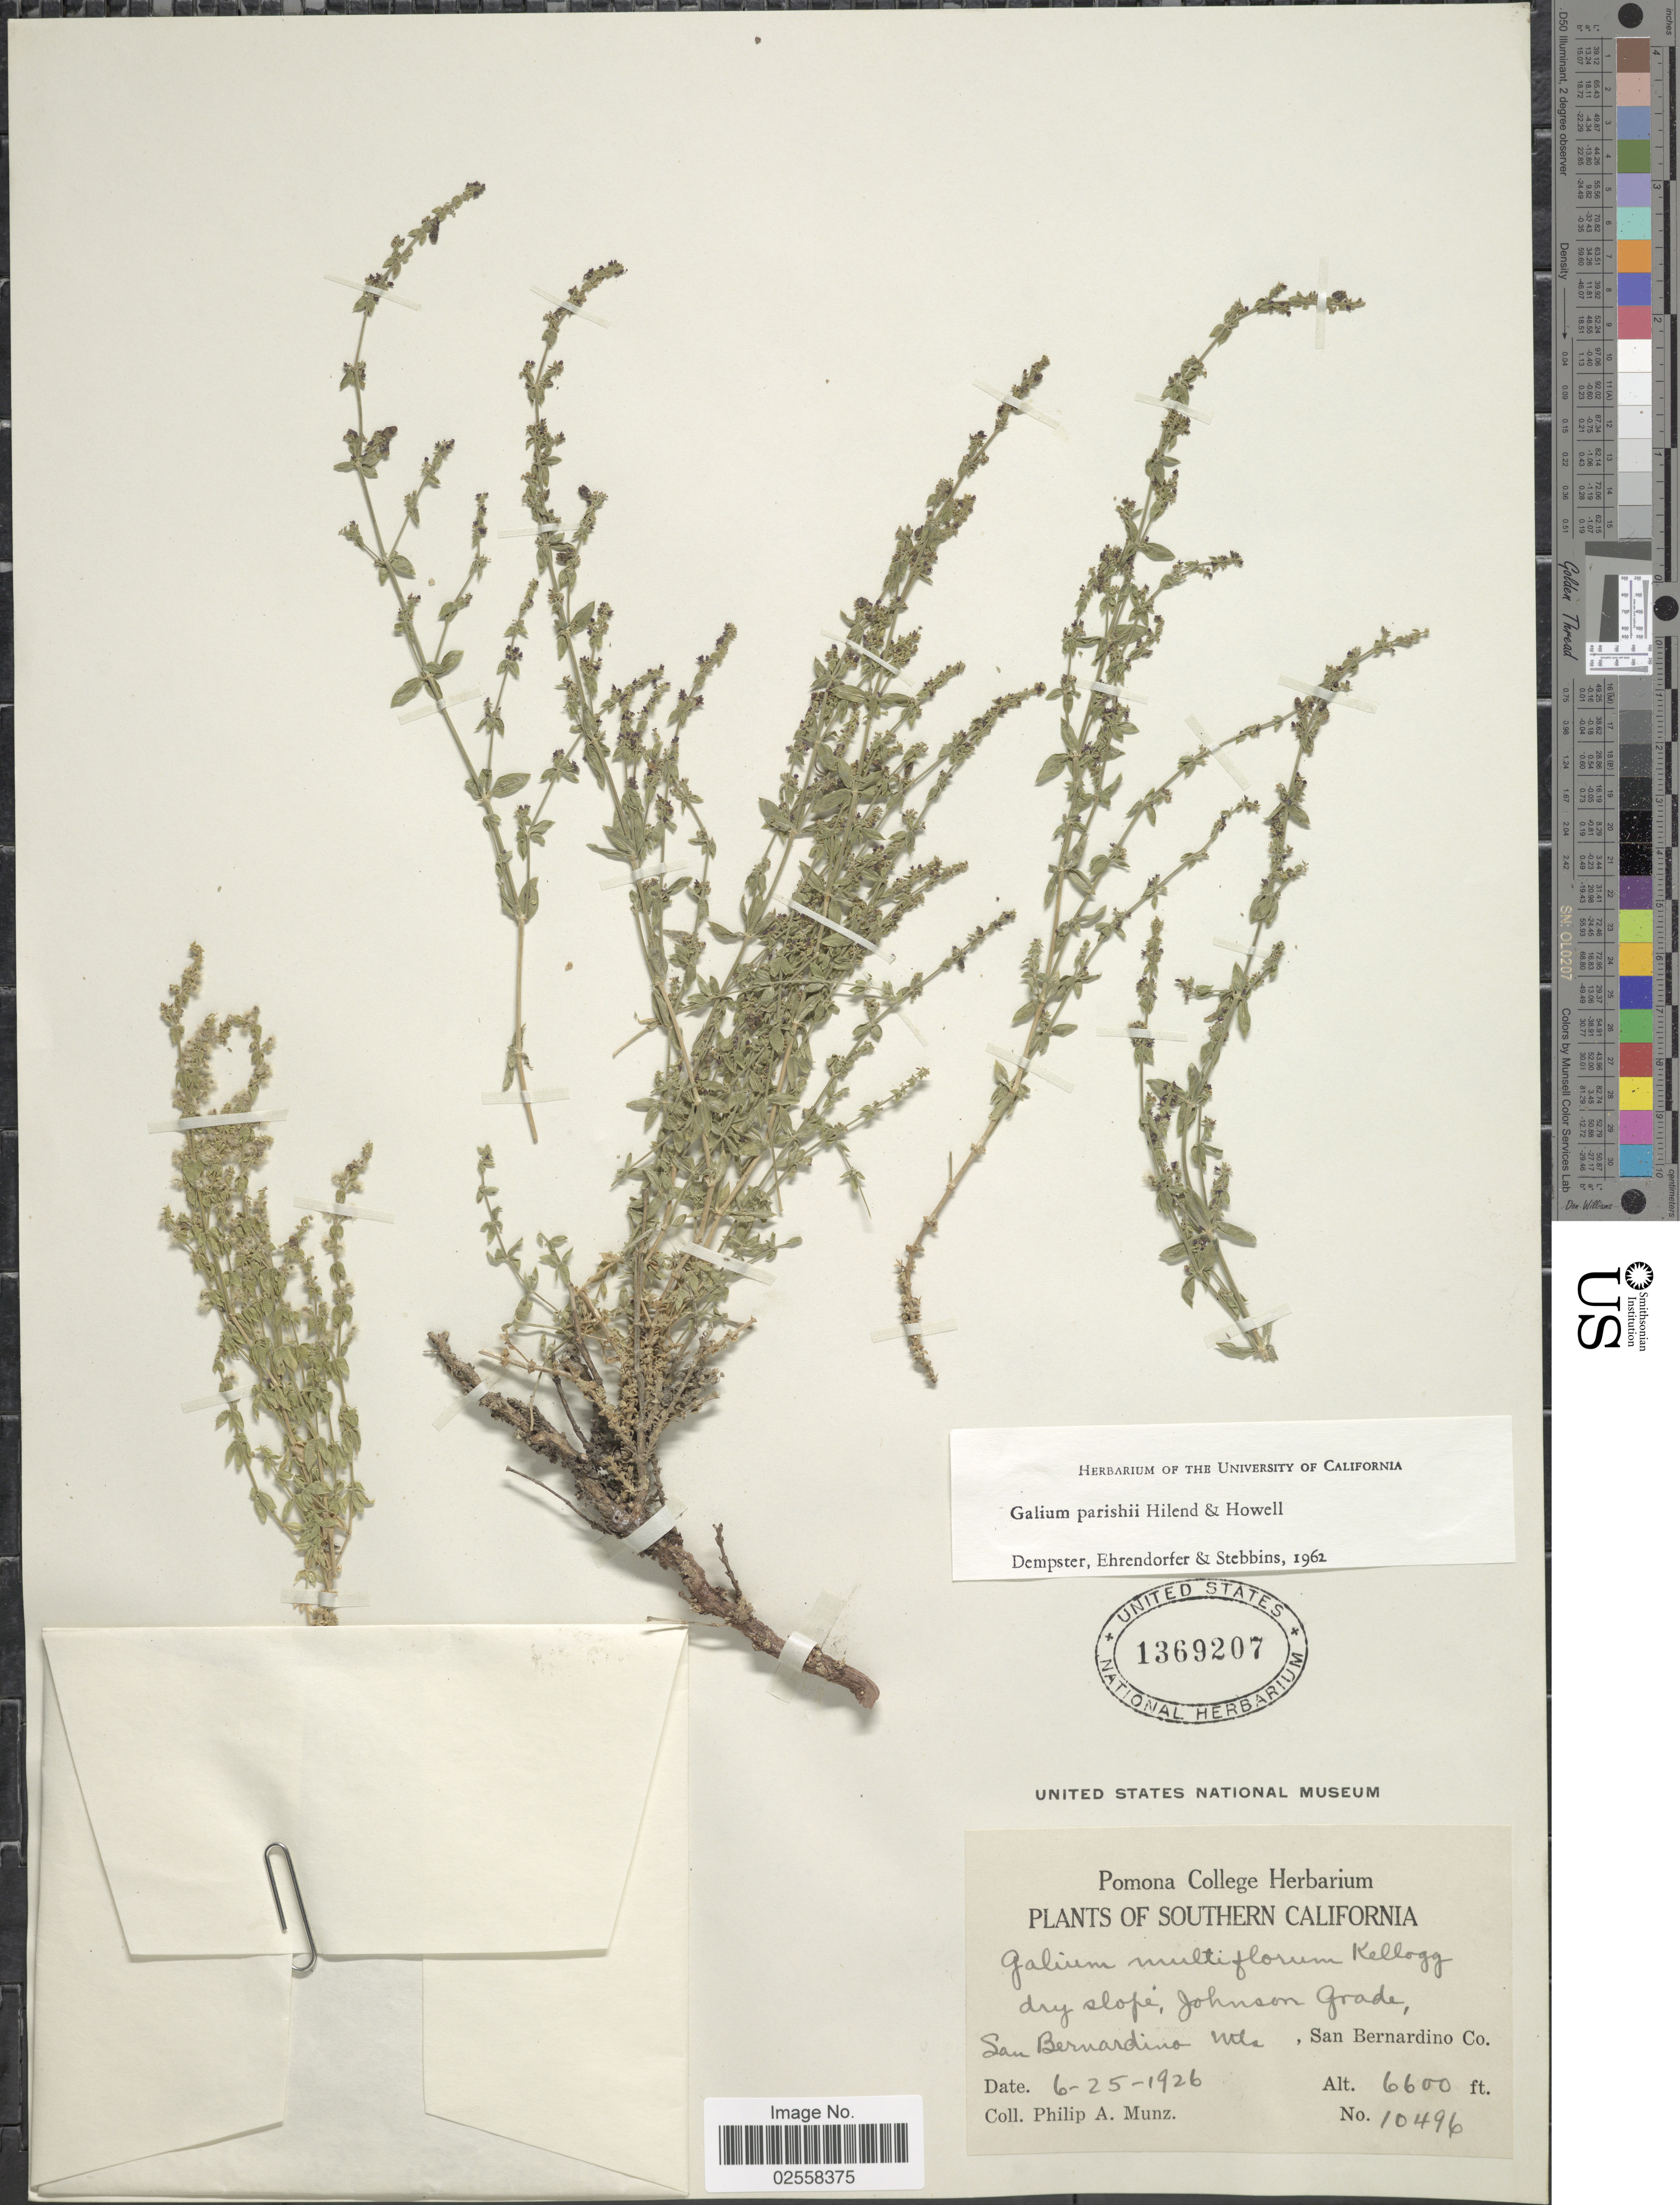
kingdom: Plantae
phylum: Tracheophyta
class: Magnoliopsida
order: Gentianales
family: Rubiaceae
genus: Galium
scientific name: Galium parishii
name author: Hilend & J.T. Howell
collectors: P. A. Munz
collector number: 10496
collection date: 1926-06-25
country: United States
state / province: California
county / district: San Bernardino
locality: Southern California, Johnson Grade, San Bernardino Mts, San Bernardino Co.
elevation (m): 2012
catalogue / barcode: US 1369207